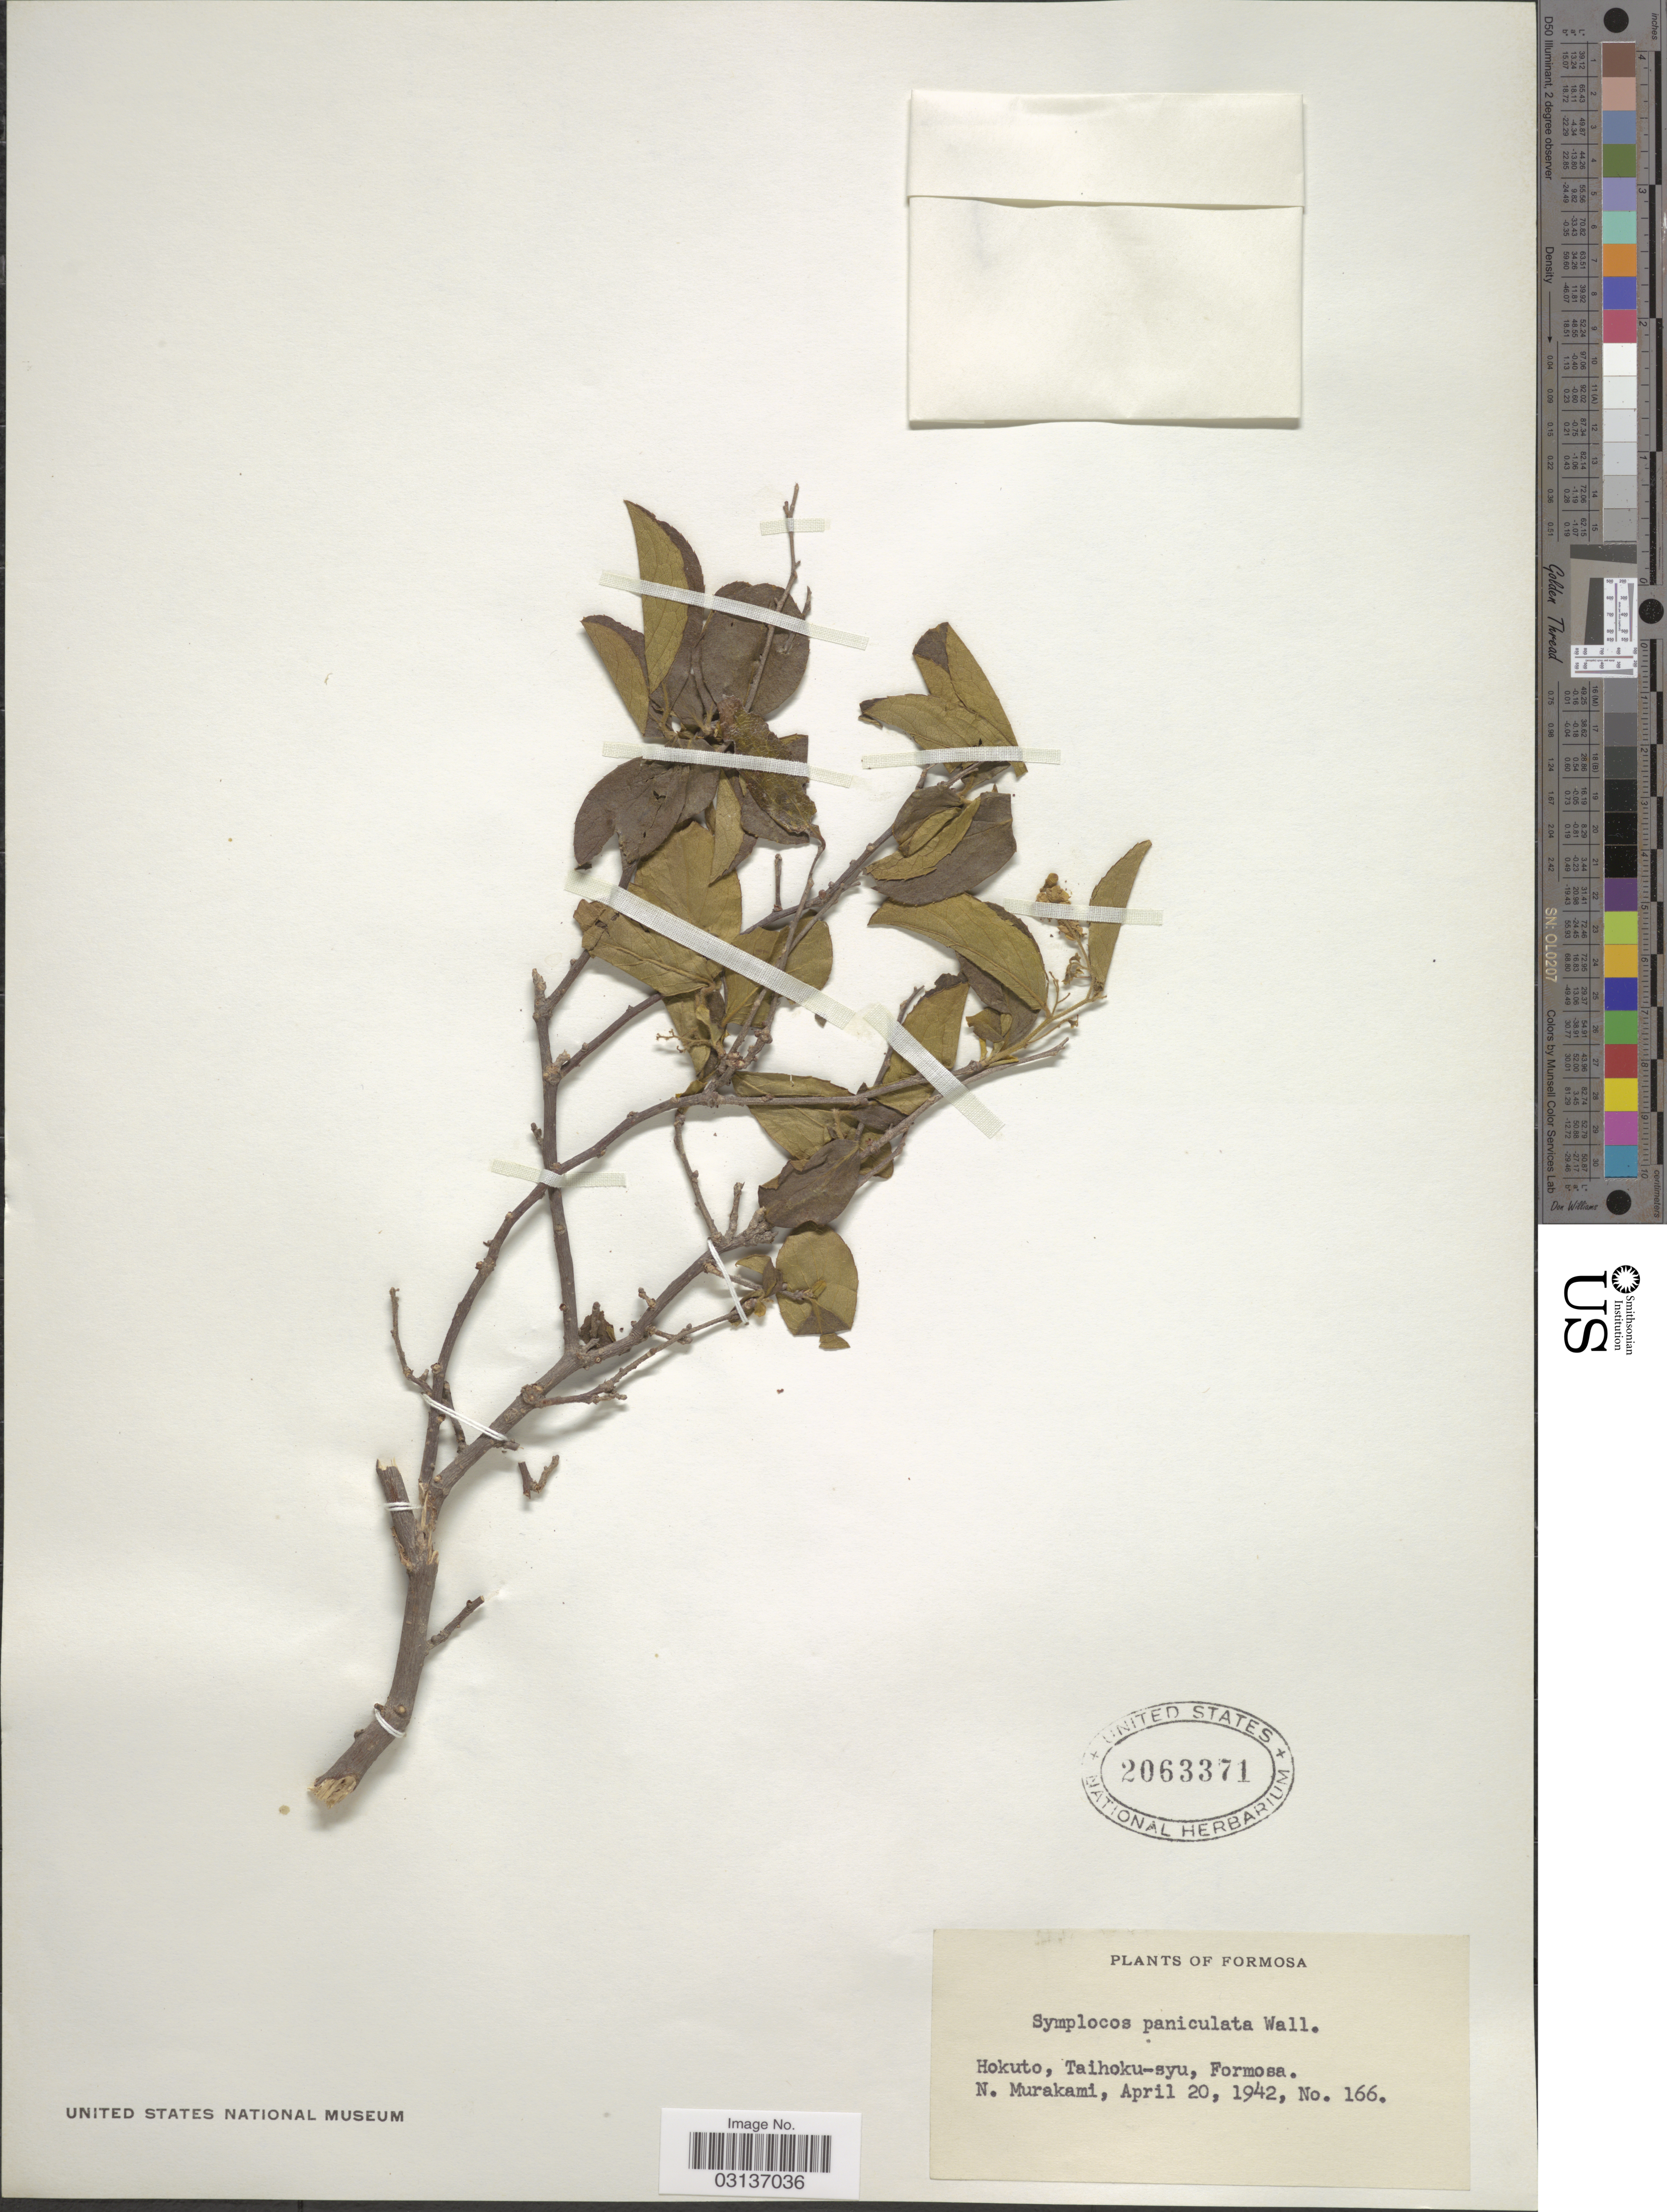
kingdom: Plantae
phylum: Tracheophyta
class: Magnoliopsida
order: Ericales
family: Symplocaceae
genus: Symplocos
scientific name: Symplocos paniculata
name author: Miq.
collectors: N. Murakami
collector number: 166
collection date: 1942-04-20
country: Taiwan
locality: Formosa. Hokuto, Taihoku-syu.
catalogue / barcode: US 2063371